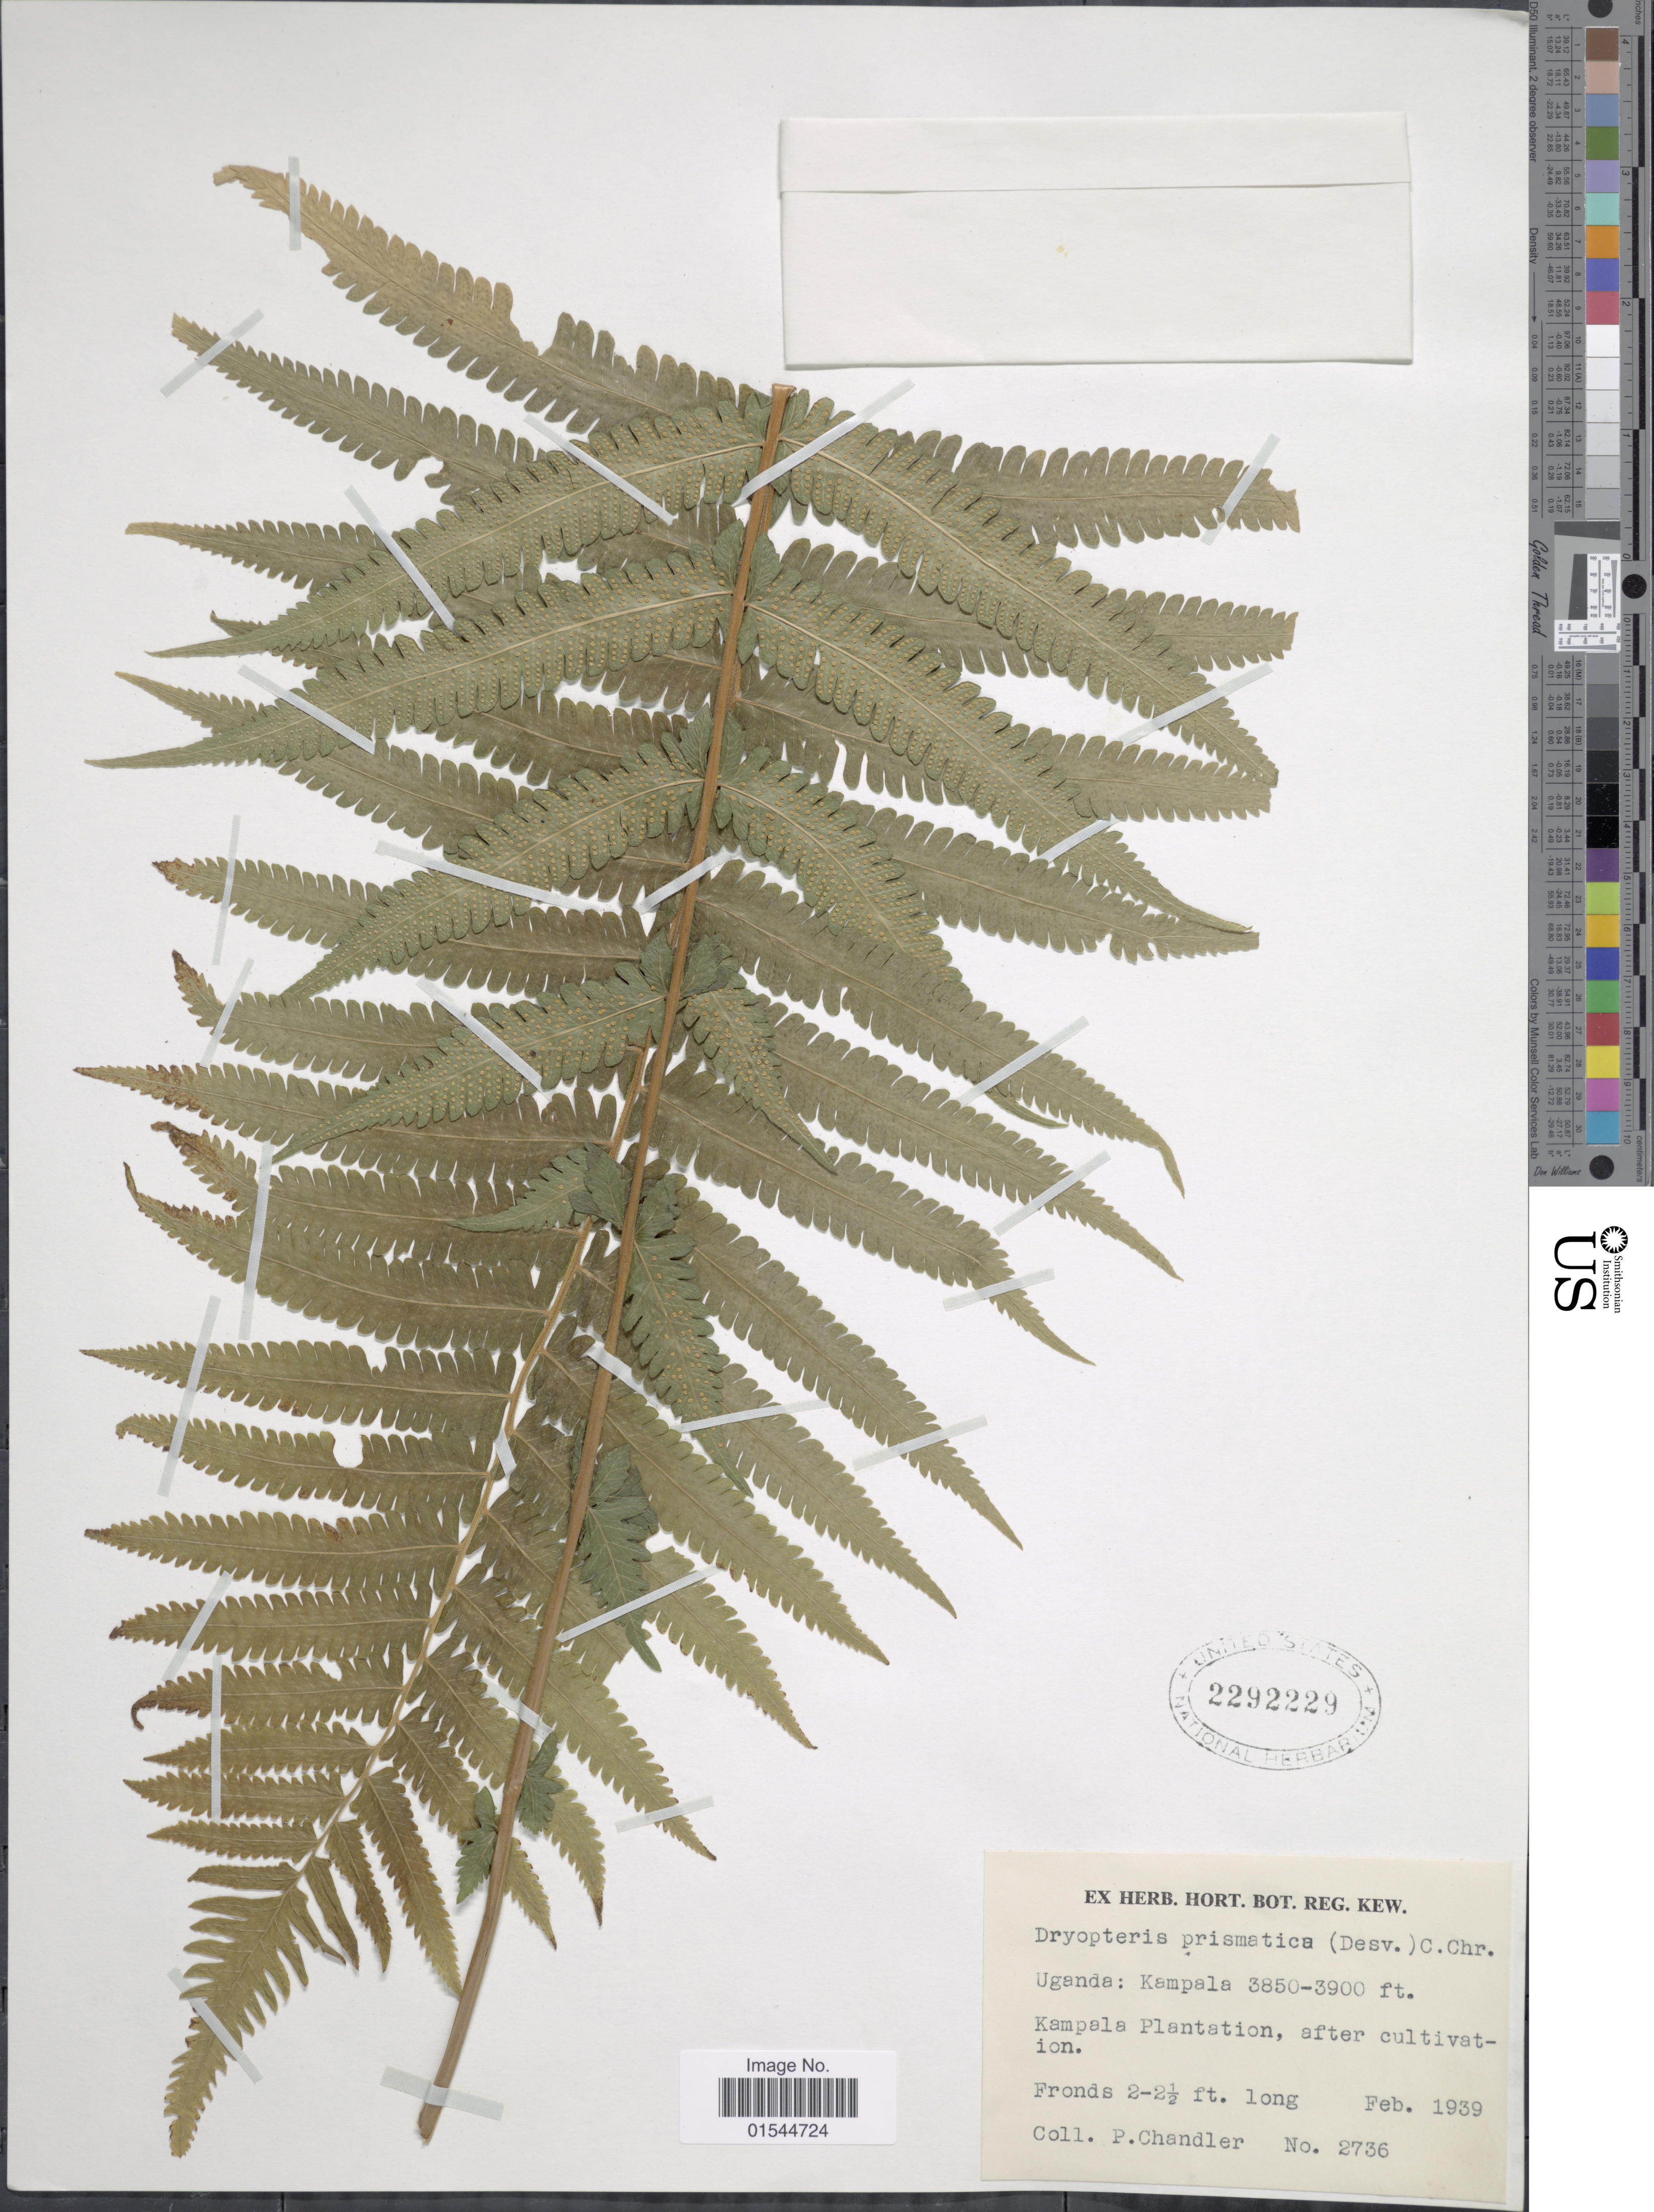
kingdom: Plantae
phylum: Tracheophyta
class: Polypodiopsida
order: Polypodiales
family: Thelypteridaceae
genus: Pneumatopteris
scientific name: Pneumatopteris prismatica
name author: (Desv.) Holttum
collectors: P. Chandler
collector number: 2736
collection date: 1939-02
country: Uganda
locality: Uganda: Kampala, Kampala Plantation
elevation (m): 1173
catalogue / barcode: US 2292229